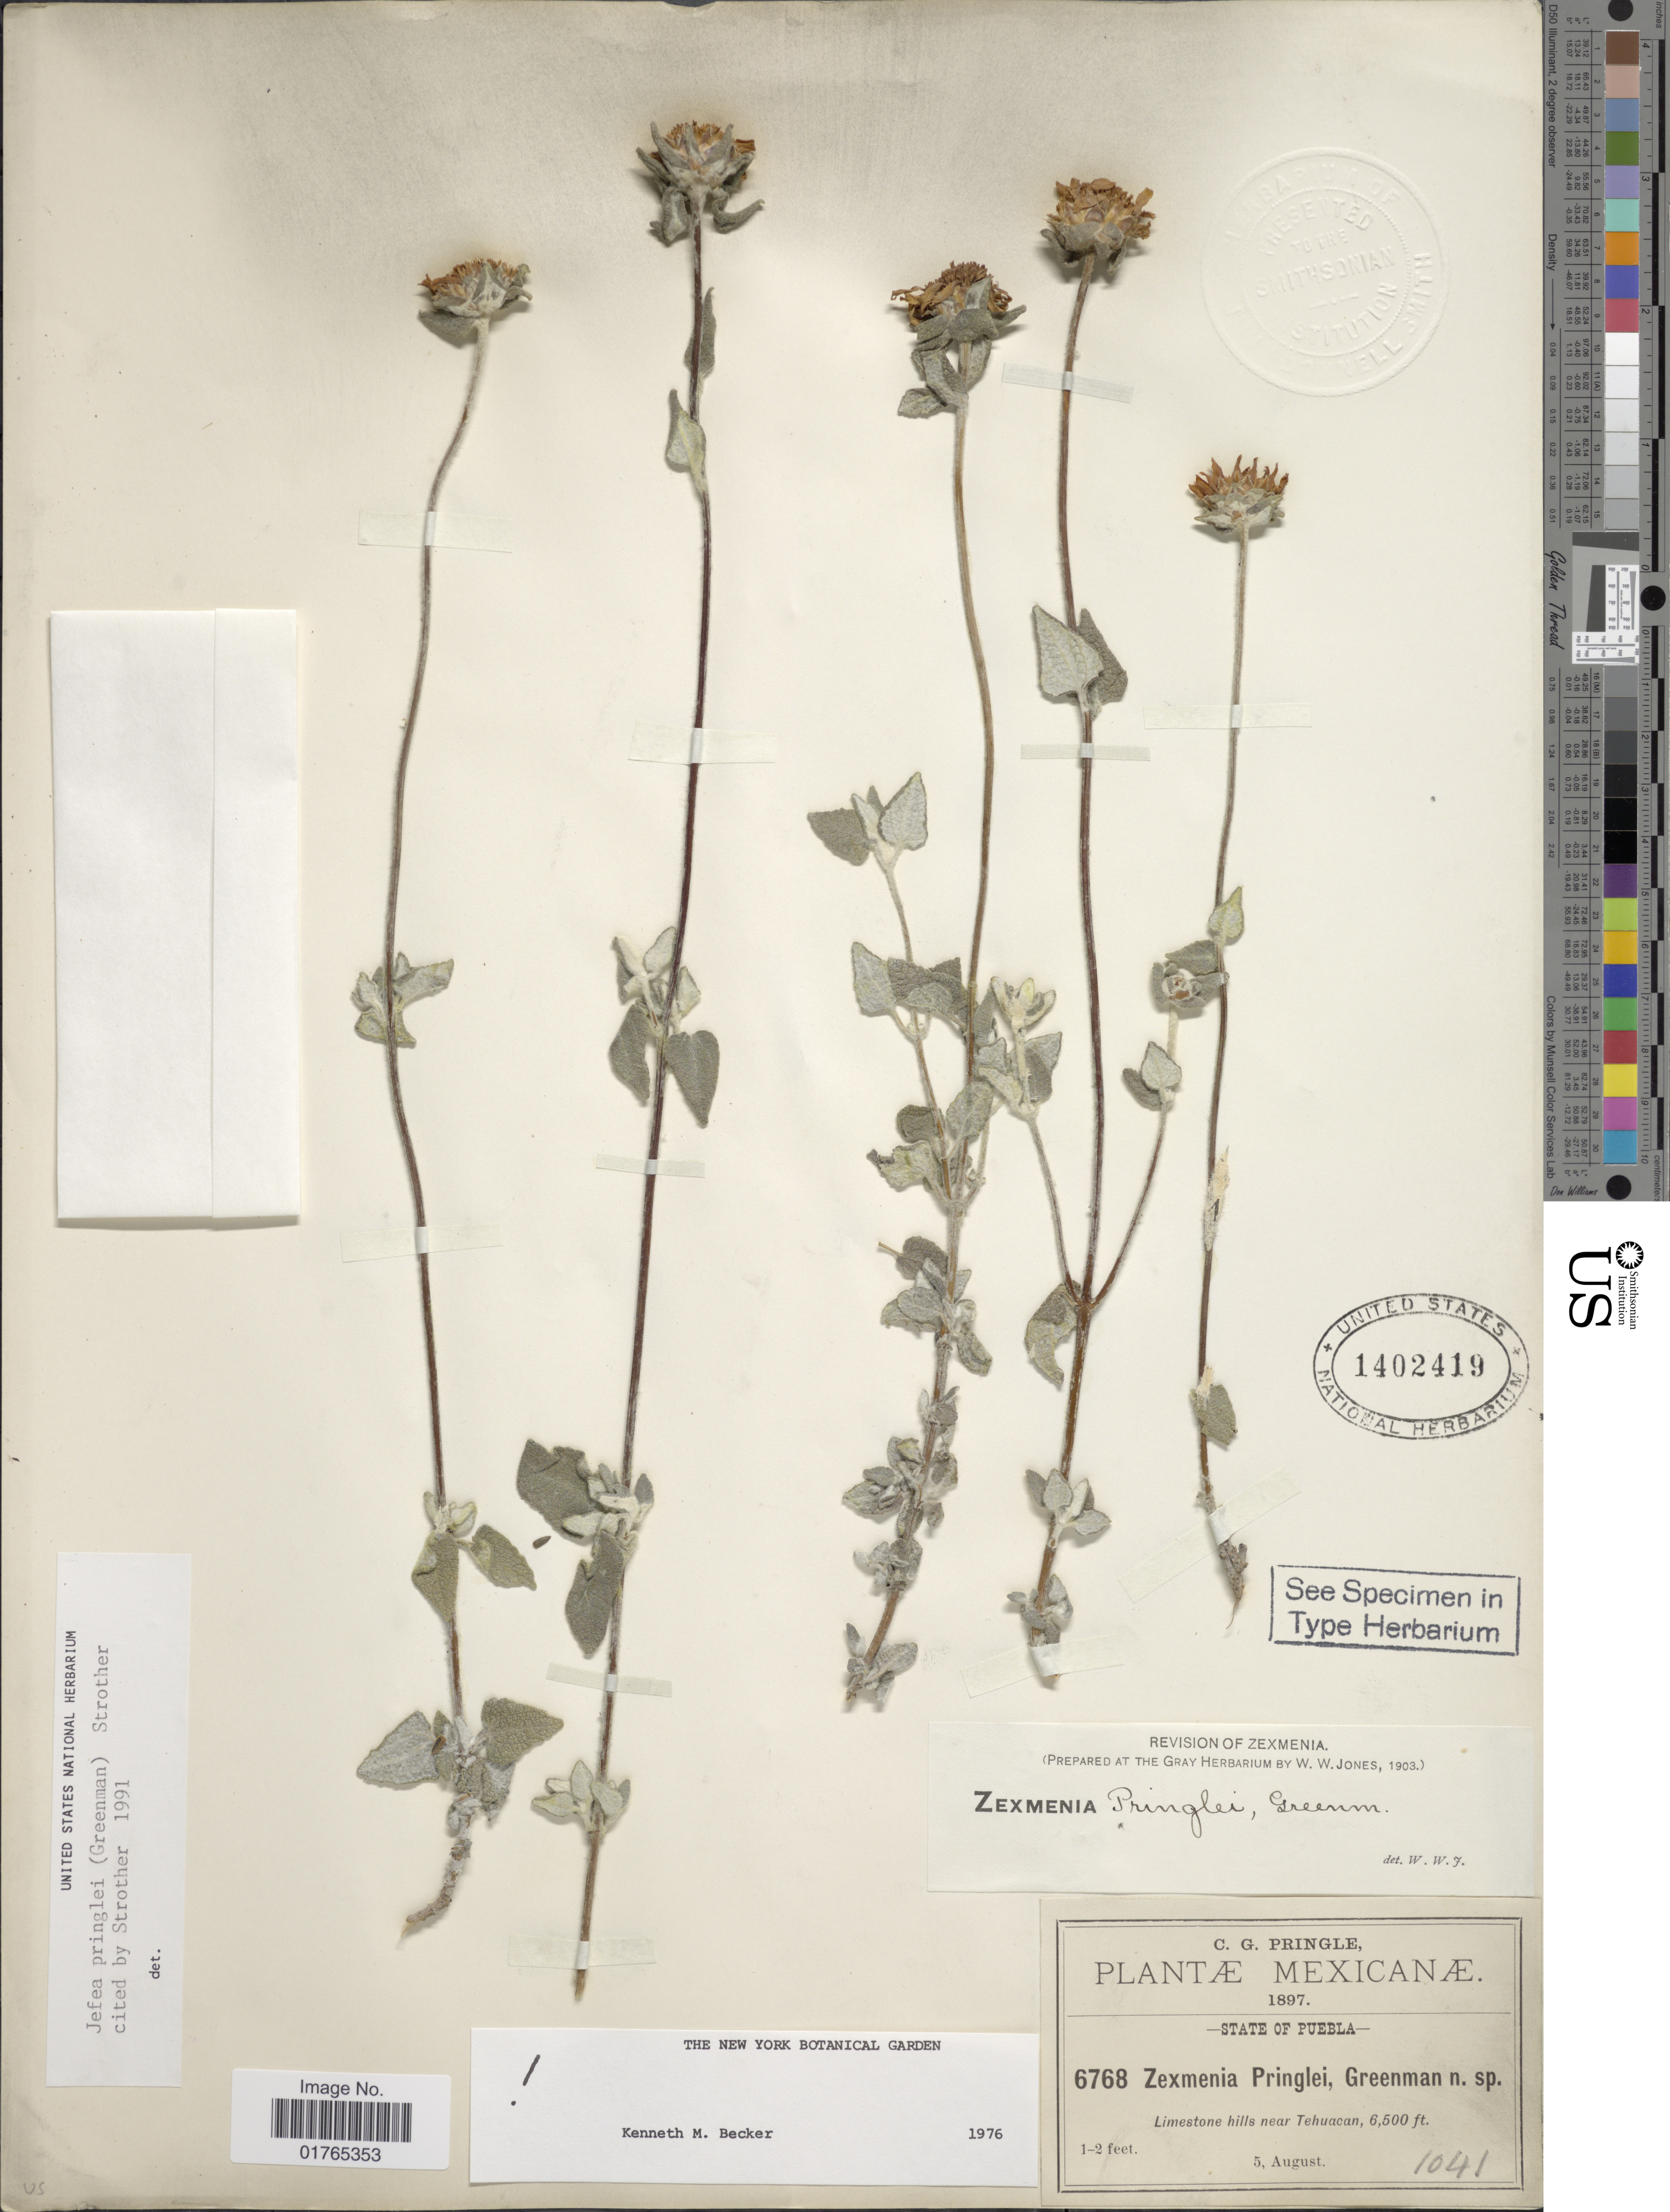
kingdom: Plantae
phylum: Tracheophyta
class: Magnoliopsida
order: Asterales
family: Asteraceae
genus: Jefea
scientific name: Jefea pringlei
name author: (Greenm.) Strother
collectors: C. G. Pringle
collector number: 6768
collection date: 1897-08-05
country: Mexico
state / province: Puebla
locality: Limestone hillsnear Tehuacan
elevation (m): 1981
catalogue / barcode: US 1402419